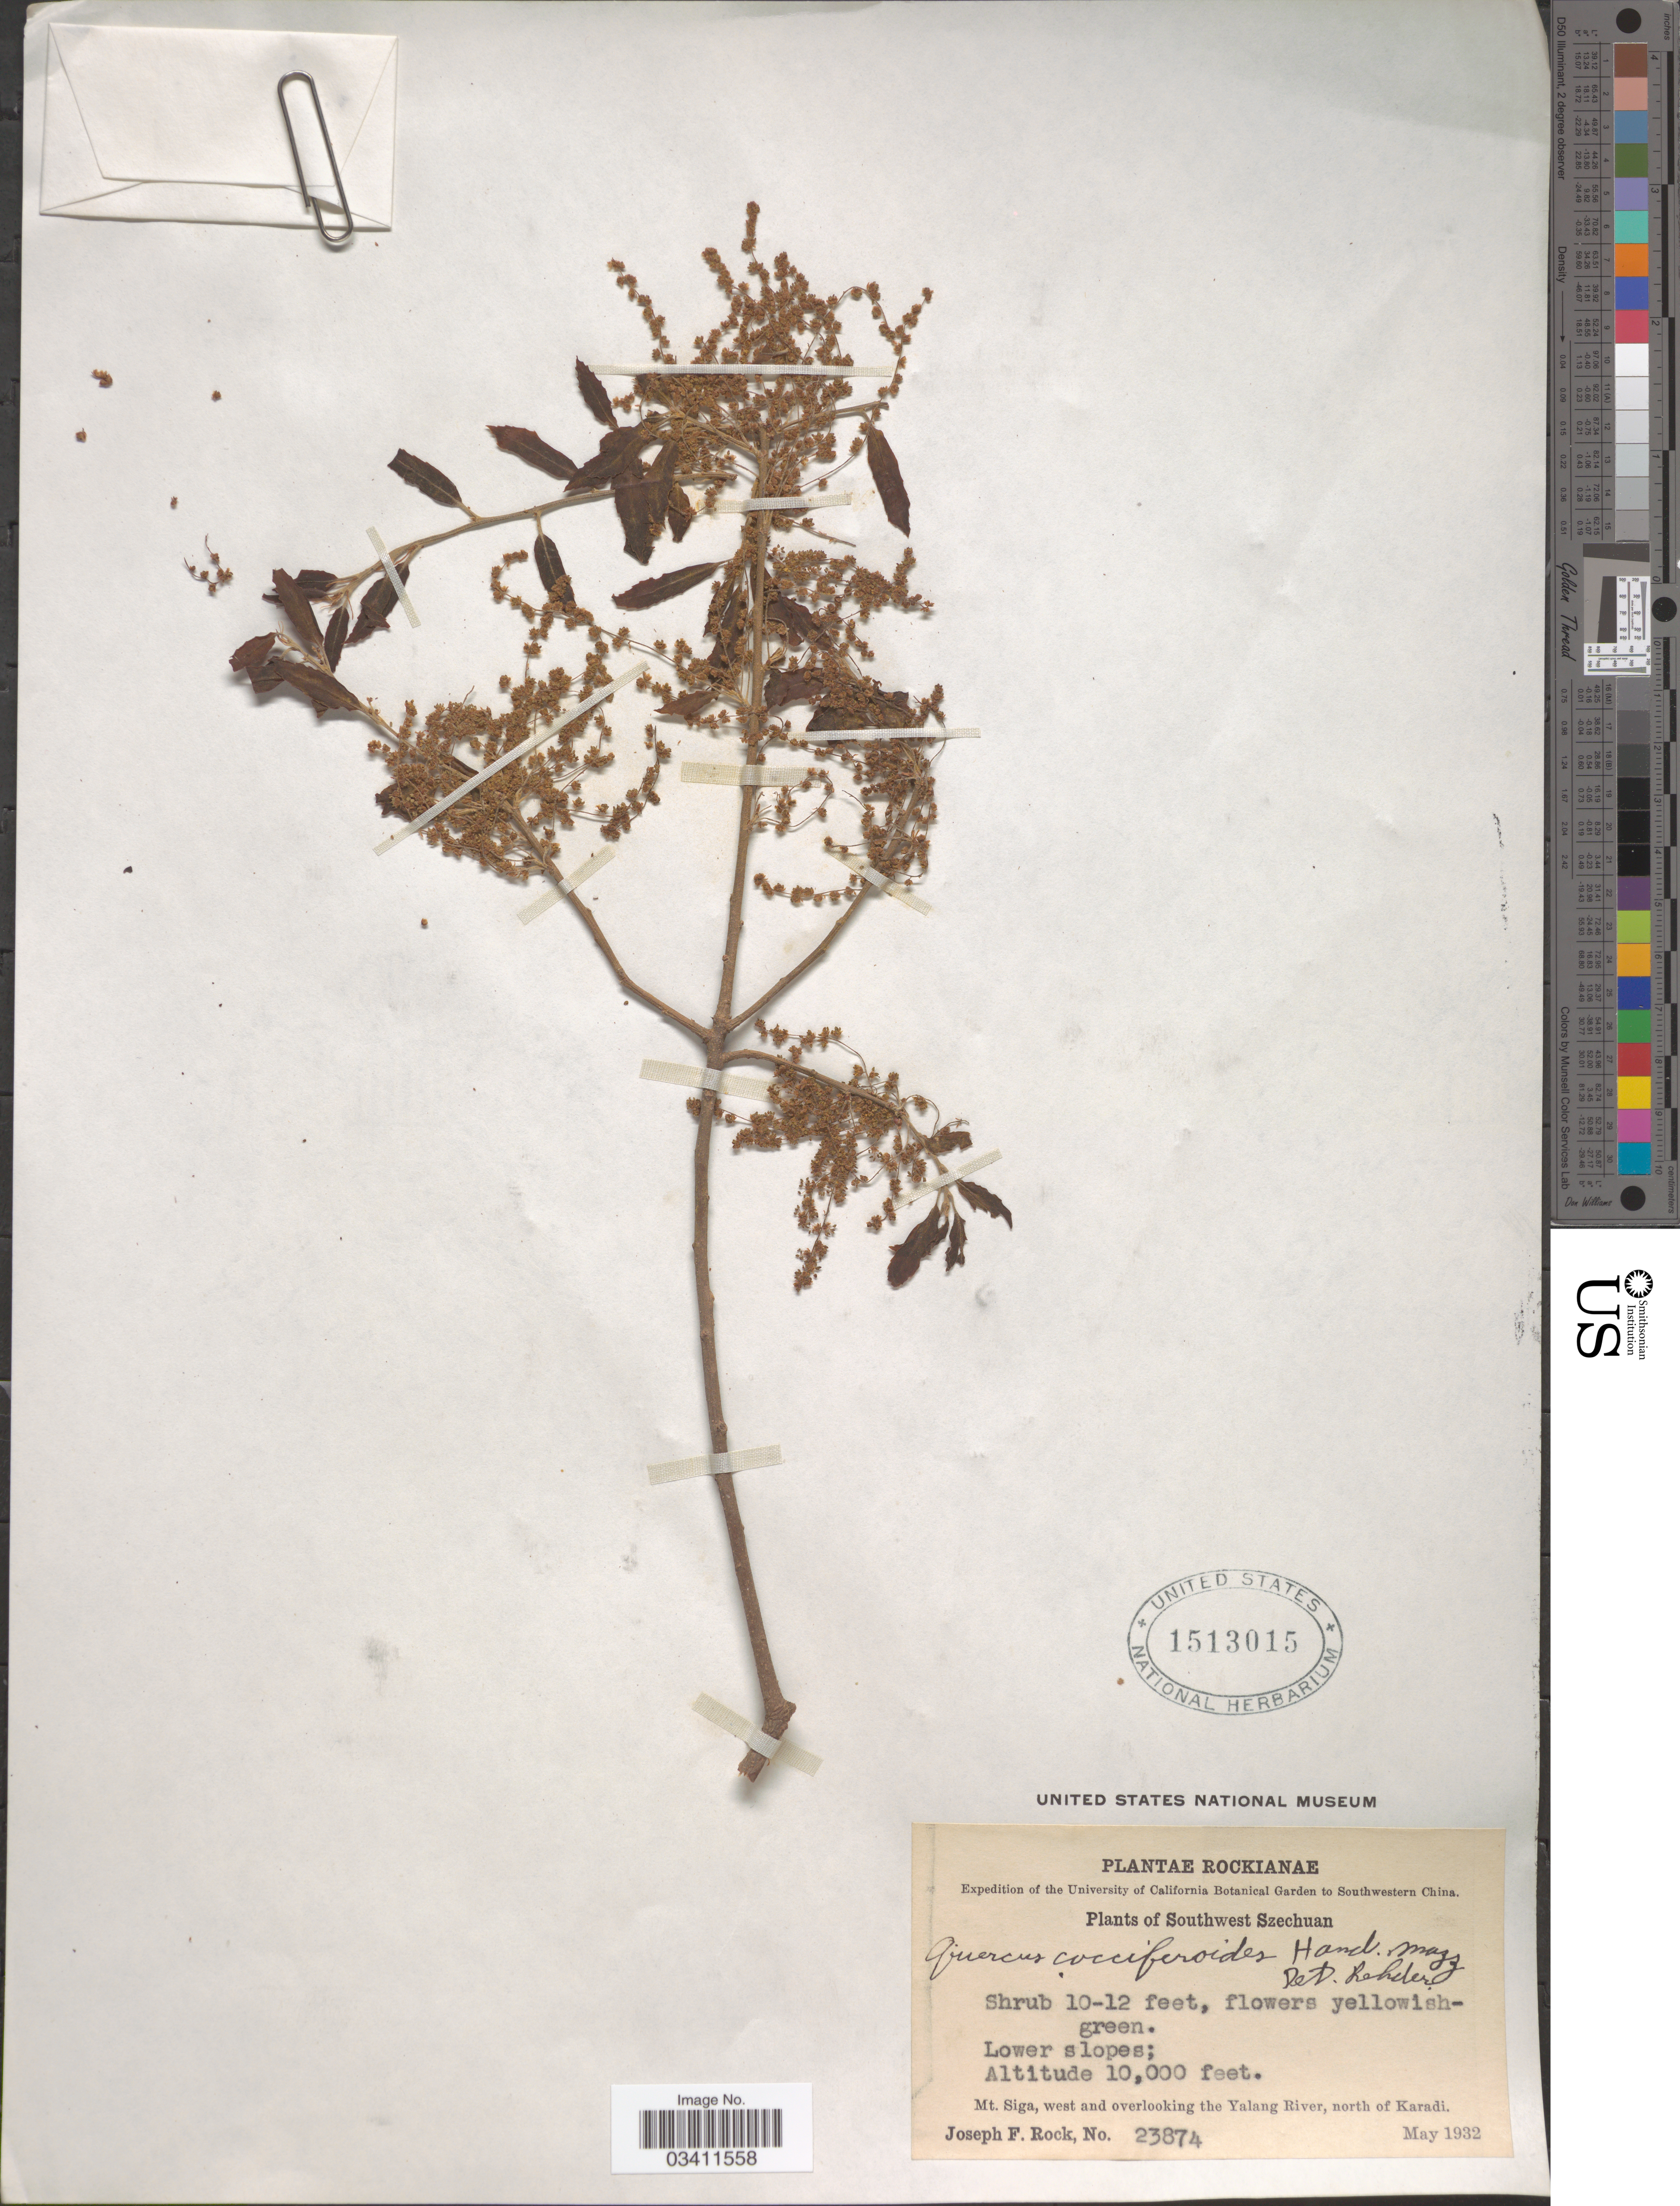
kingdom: Plantae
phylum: Tracheophyta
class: Magnoliopsida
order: Fagales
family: Fagaceae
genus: Quercus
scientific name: Quercus cocciferoides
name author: Hand.-Mazz.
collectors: J. F. Rock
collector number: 23874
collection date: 1932-05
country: China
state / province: Sichuan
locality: Southwestern China. Southwest Szechuan. Mt. Siga, west and overlooking the Yalang River, north of Karadi.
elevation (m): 3048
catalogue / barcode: US 1513015